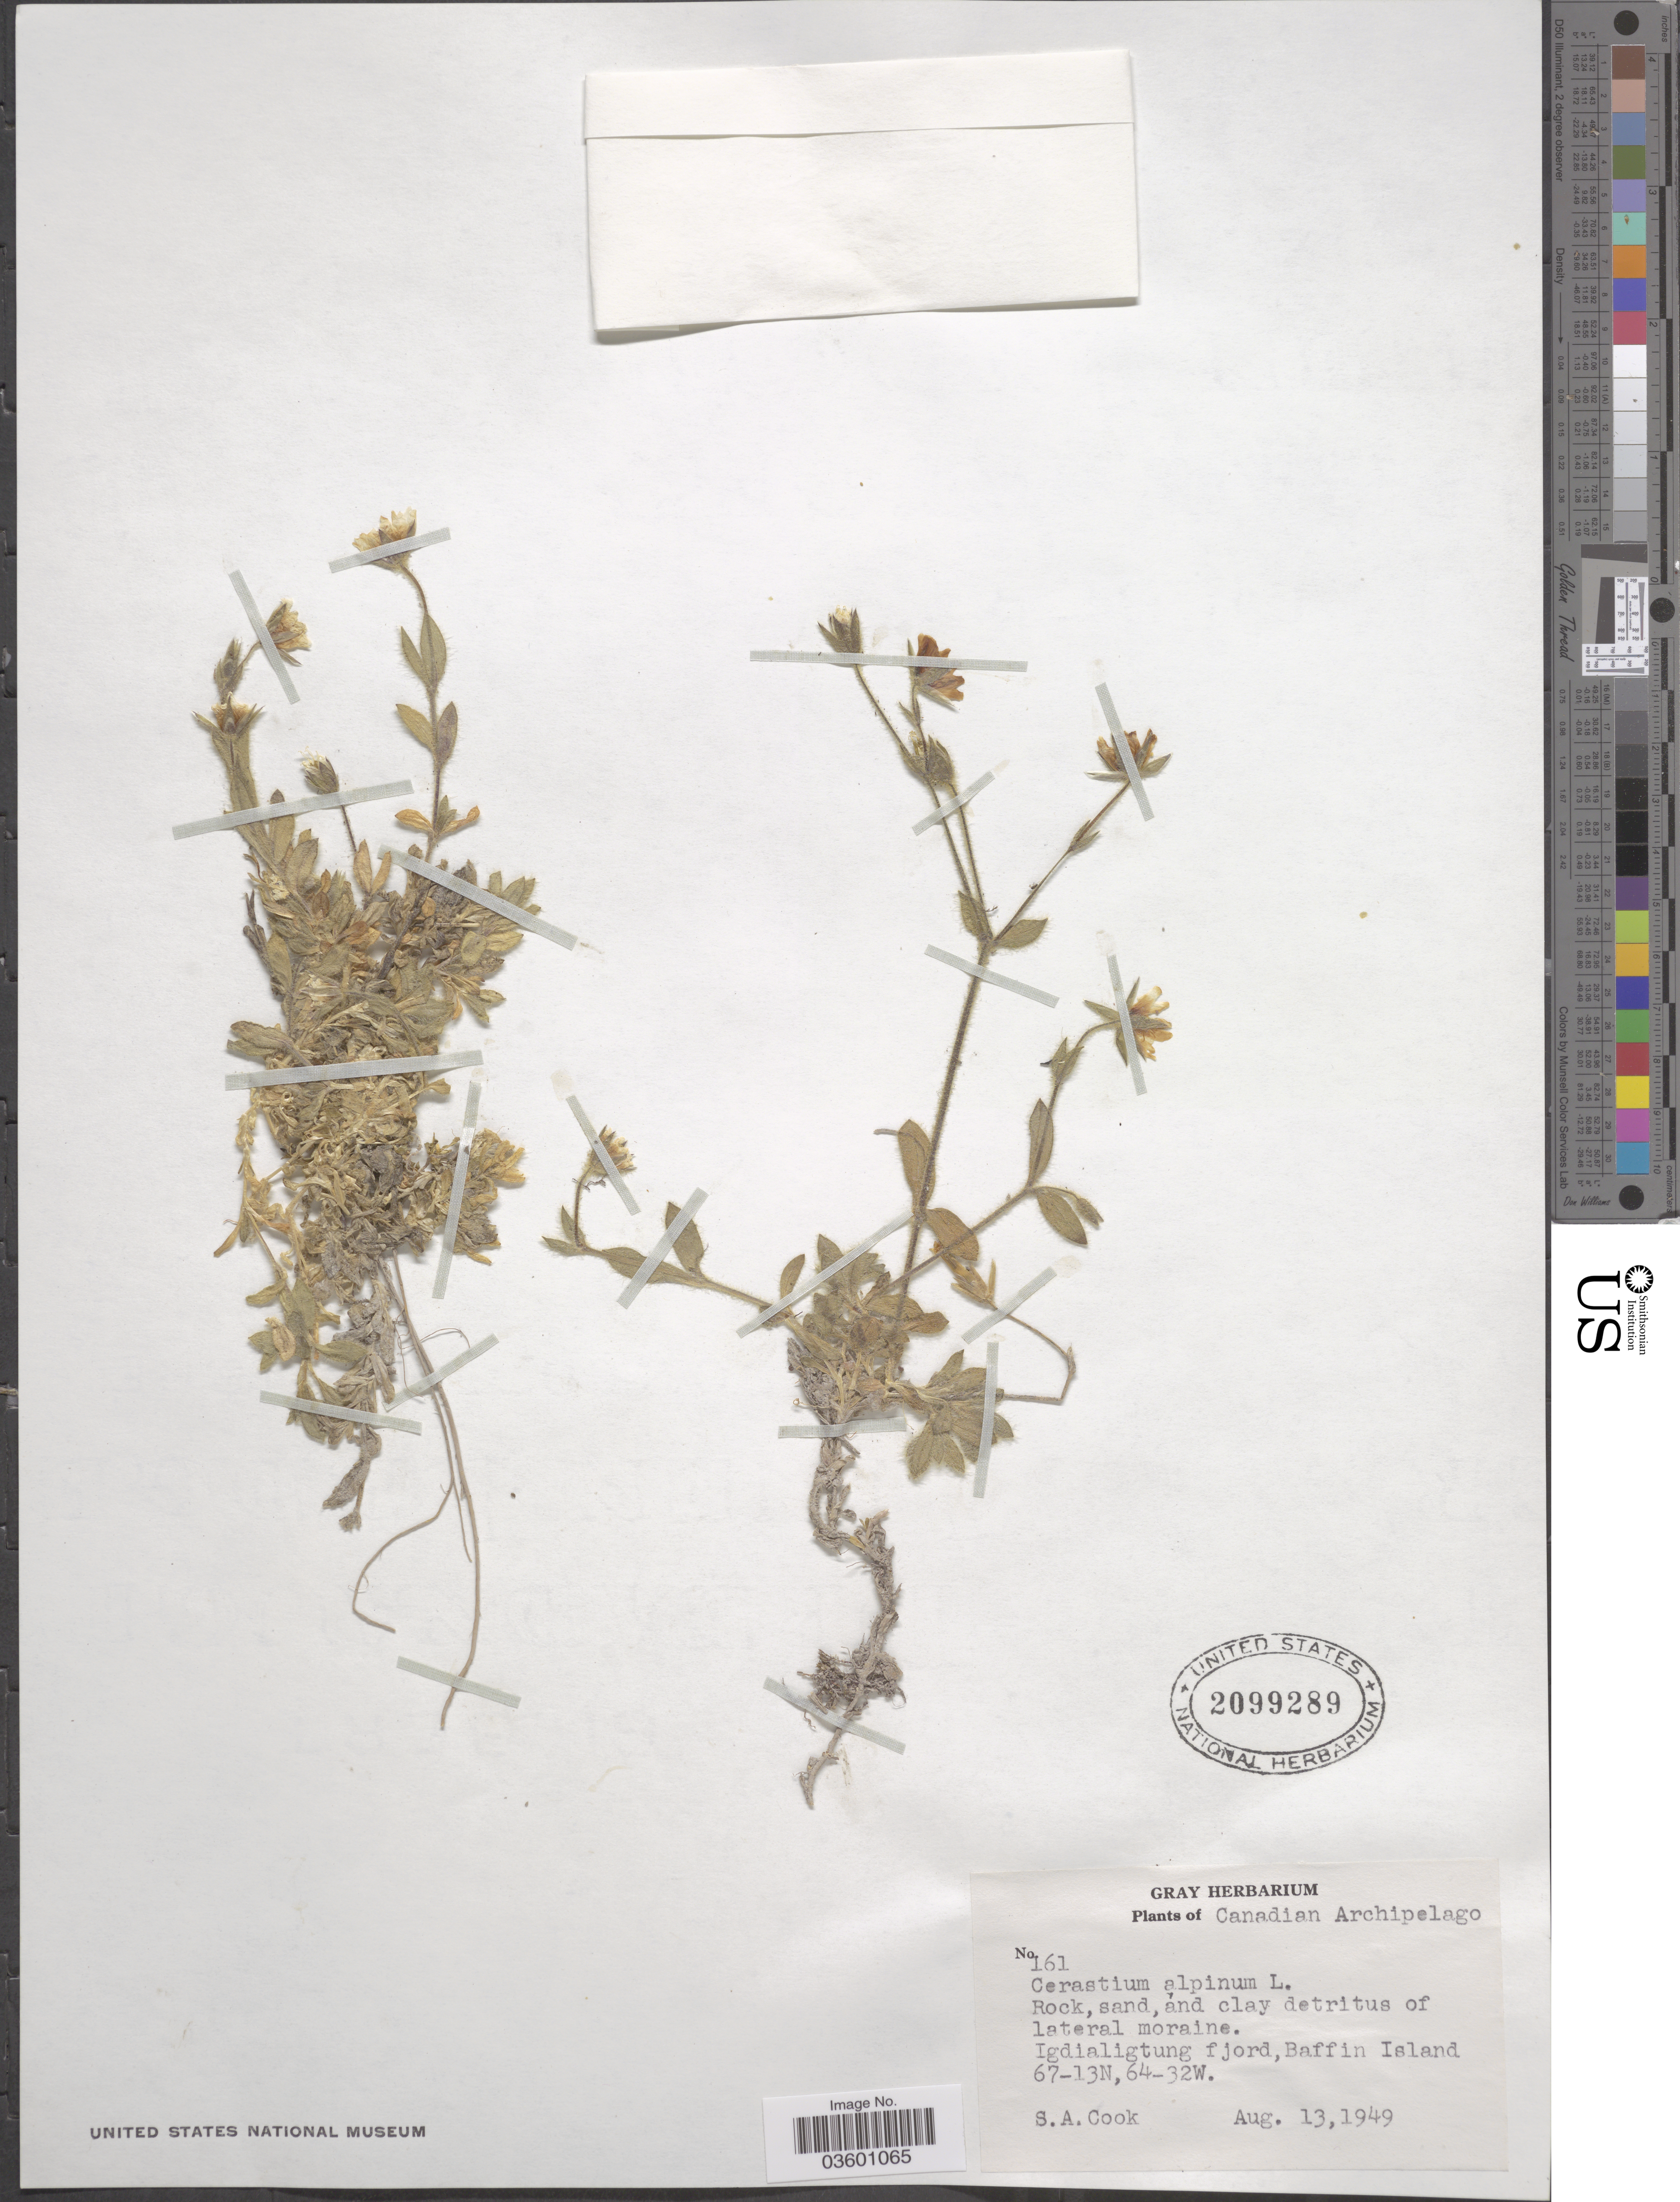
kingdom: Plantae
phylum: Tracheophyta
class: Magnoliopsida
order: Caryophyllales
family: Caryophyllaceae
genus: Cerastium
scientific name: Cerastium alpinum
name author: L.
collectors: S. A. Cook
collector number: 161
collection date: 1949-08-13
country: Canada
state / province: Nunavut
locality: Canadian Archipelago. Igdialigtung fjord, Baffn Island.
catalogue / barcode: US 2099289